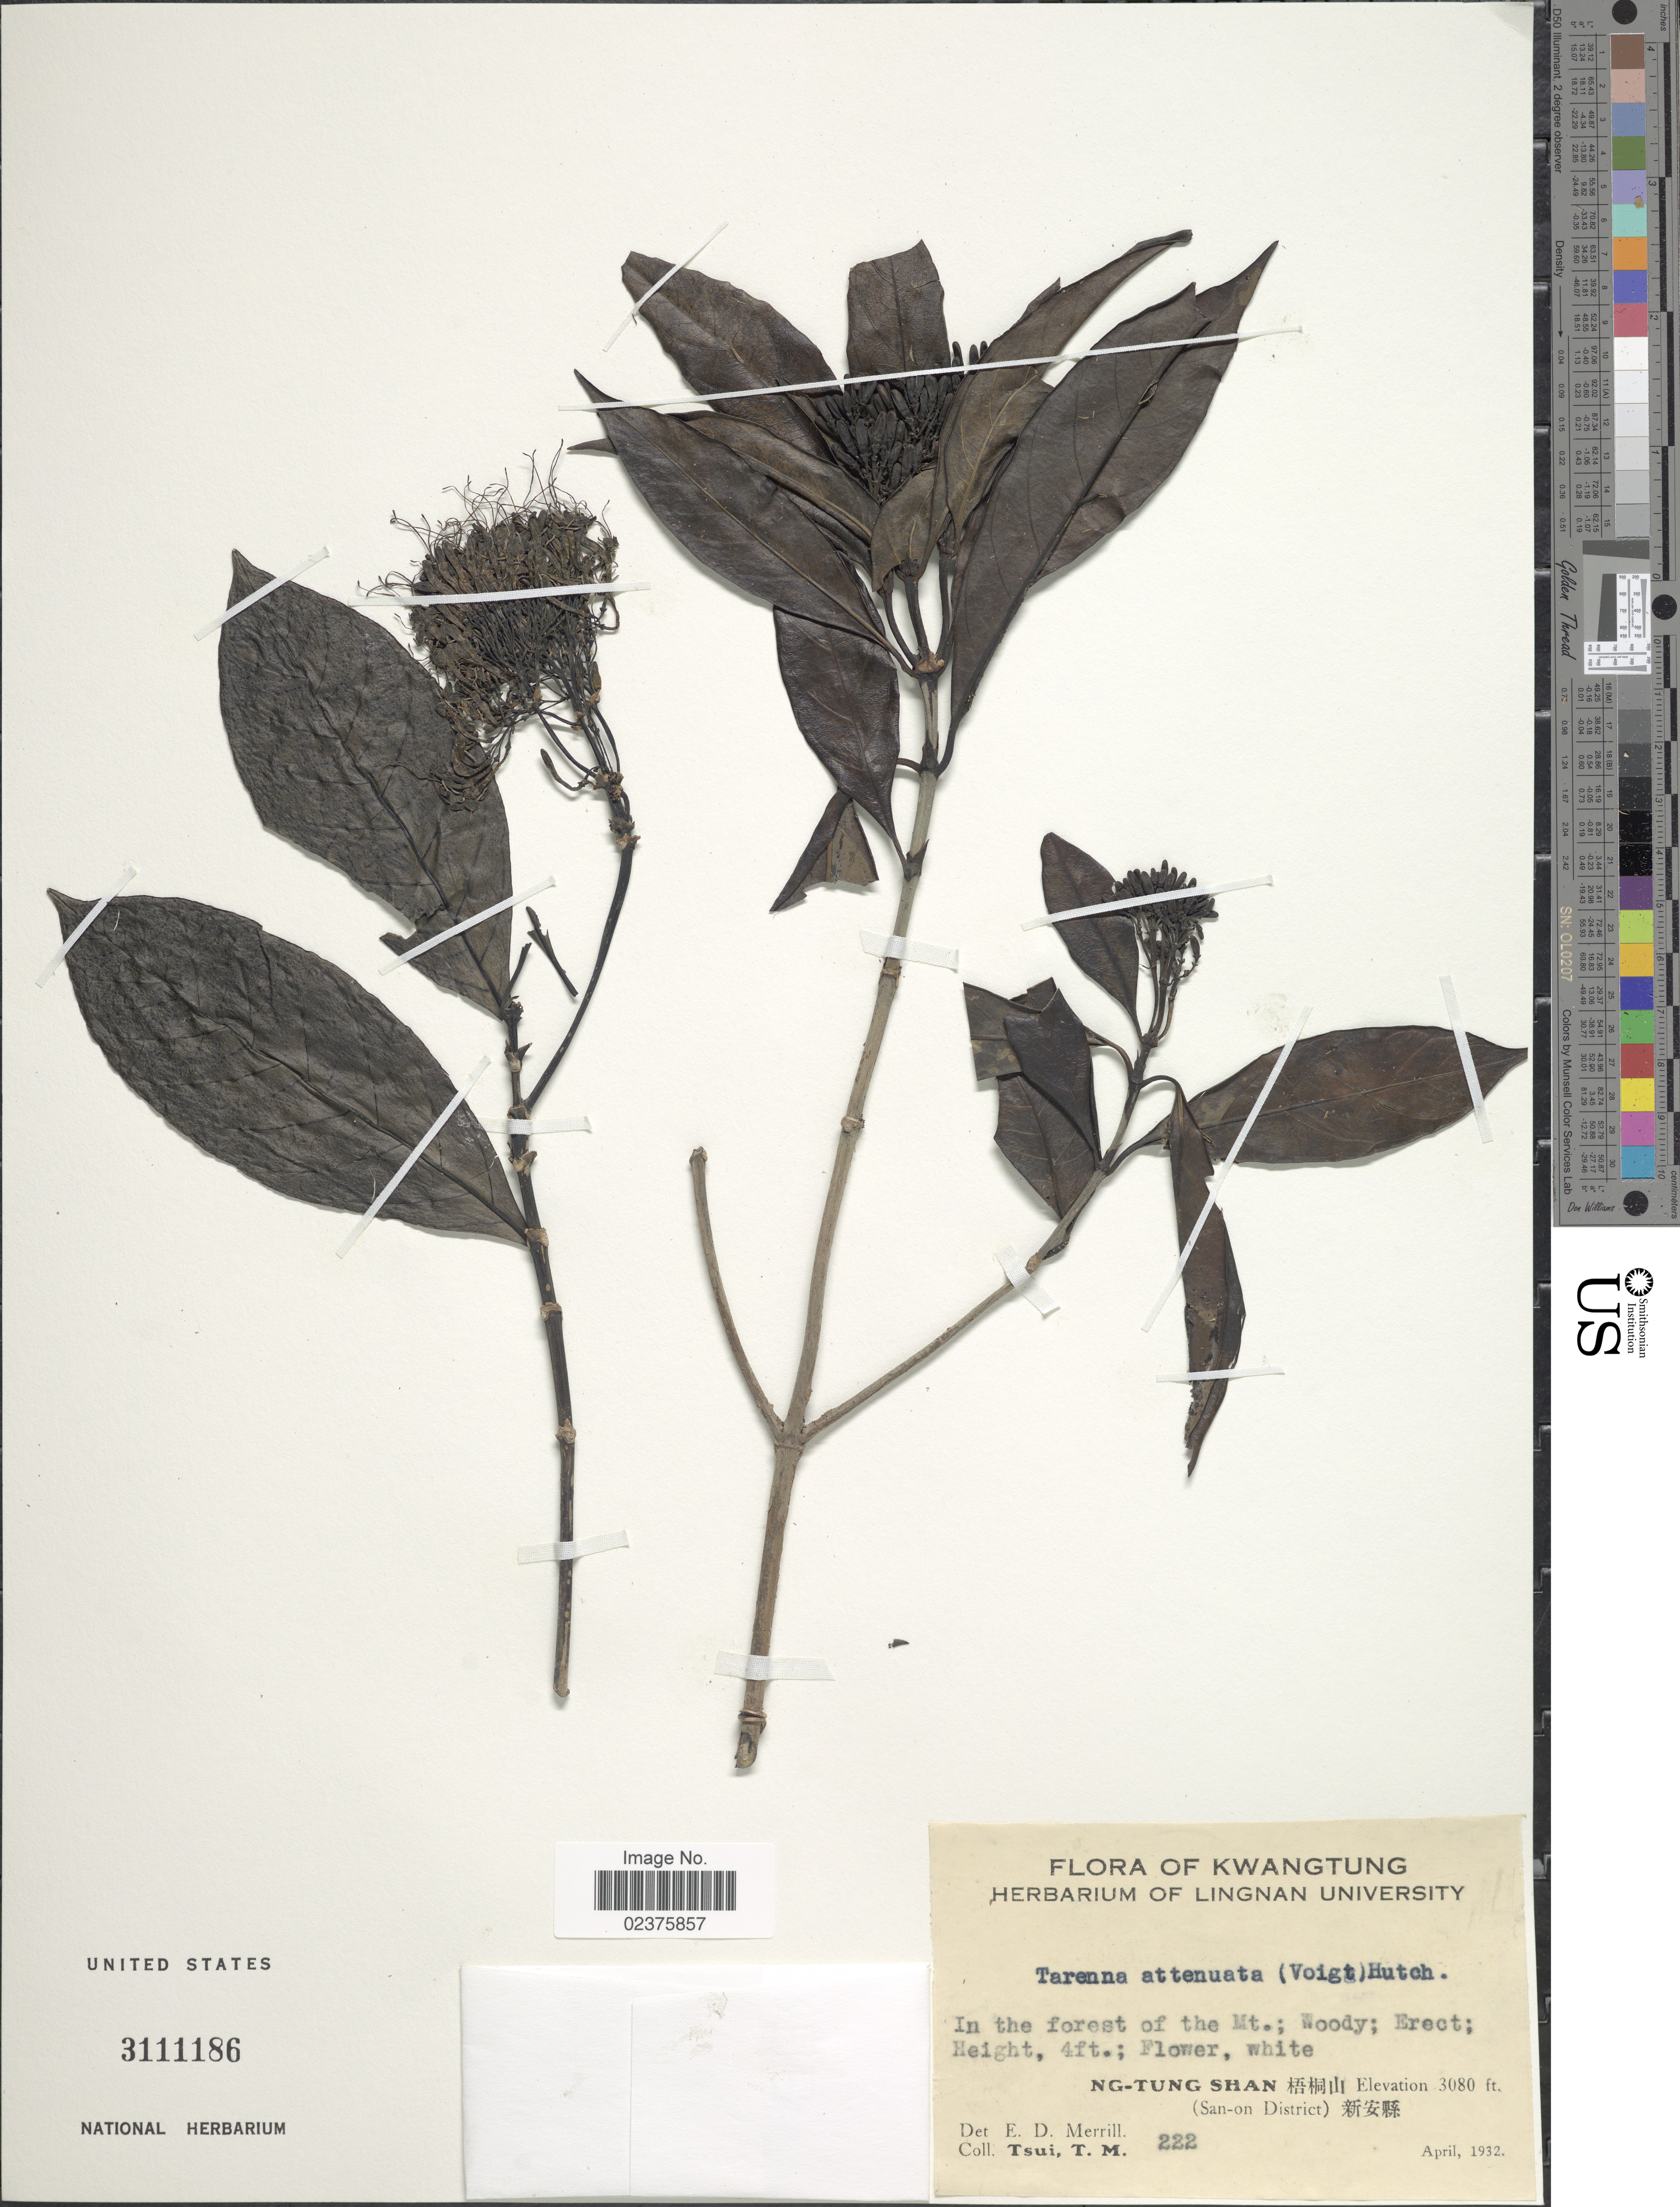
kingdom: Plantae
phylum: Tracheophyta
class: Magnoliopsida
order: Gentianales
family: Rubiaceae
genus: Tarenna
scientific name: Tarenna attenuata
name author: (Hook. f.) Hutchinson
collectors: T. Tsui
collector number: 222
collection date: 1932-04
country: China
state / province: Guangdong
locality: Kwangtung, in the forest of the Mt., Ng-Tung Shan, (San-on District)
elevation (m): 939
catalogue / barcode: US 3111186